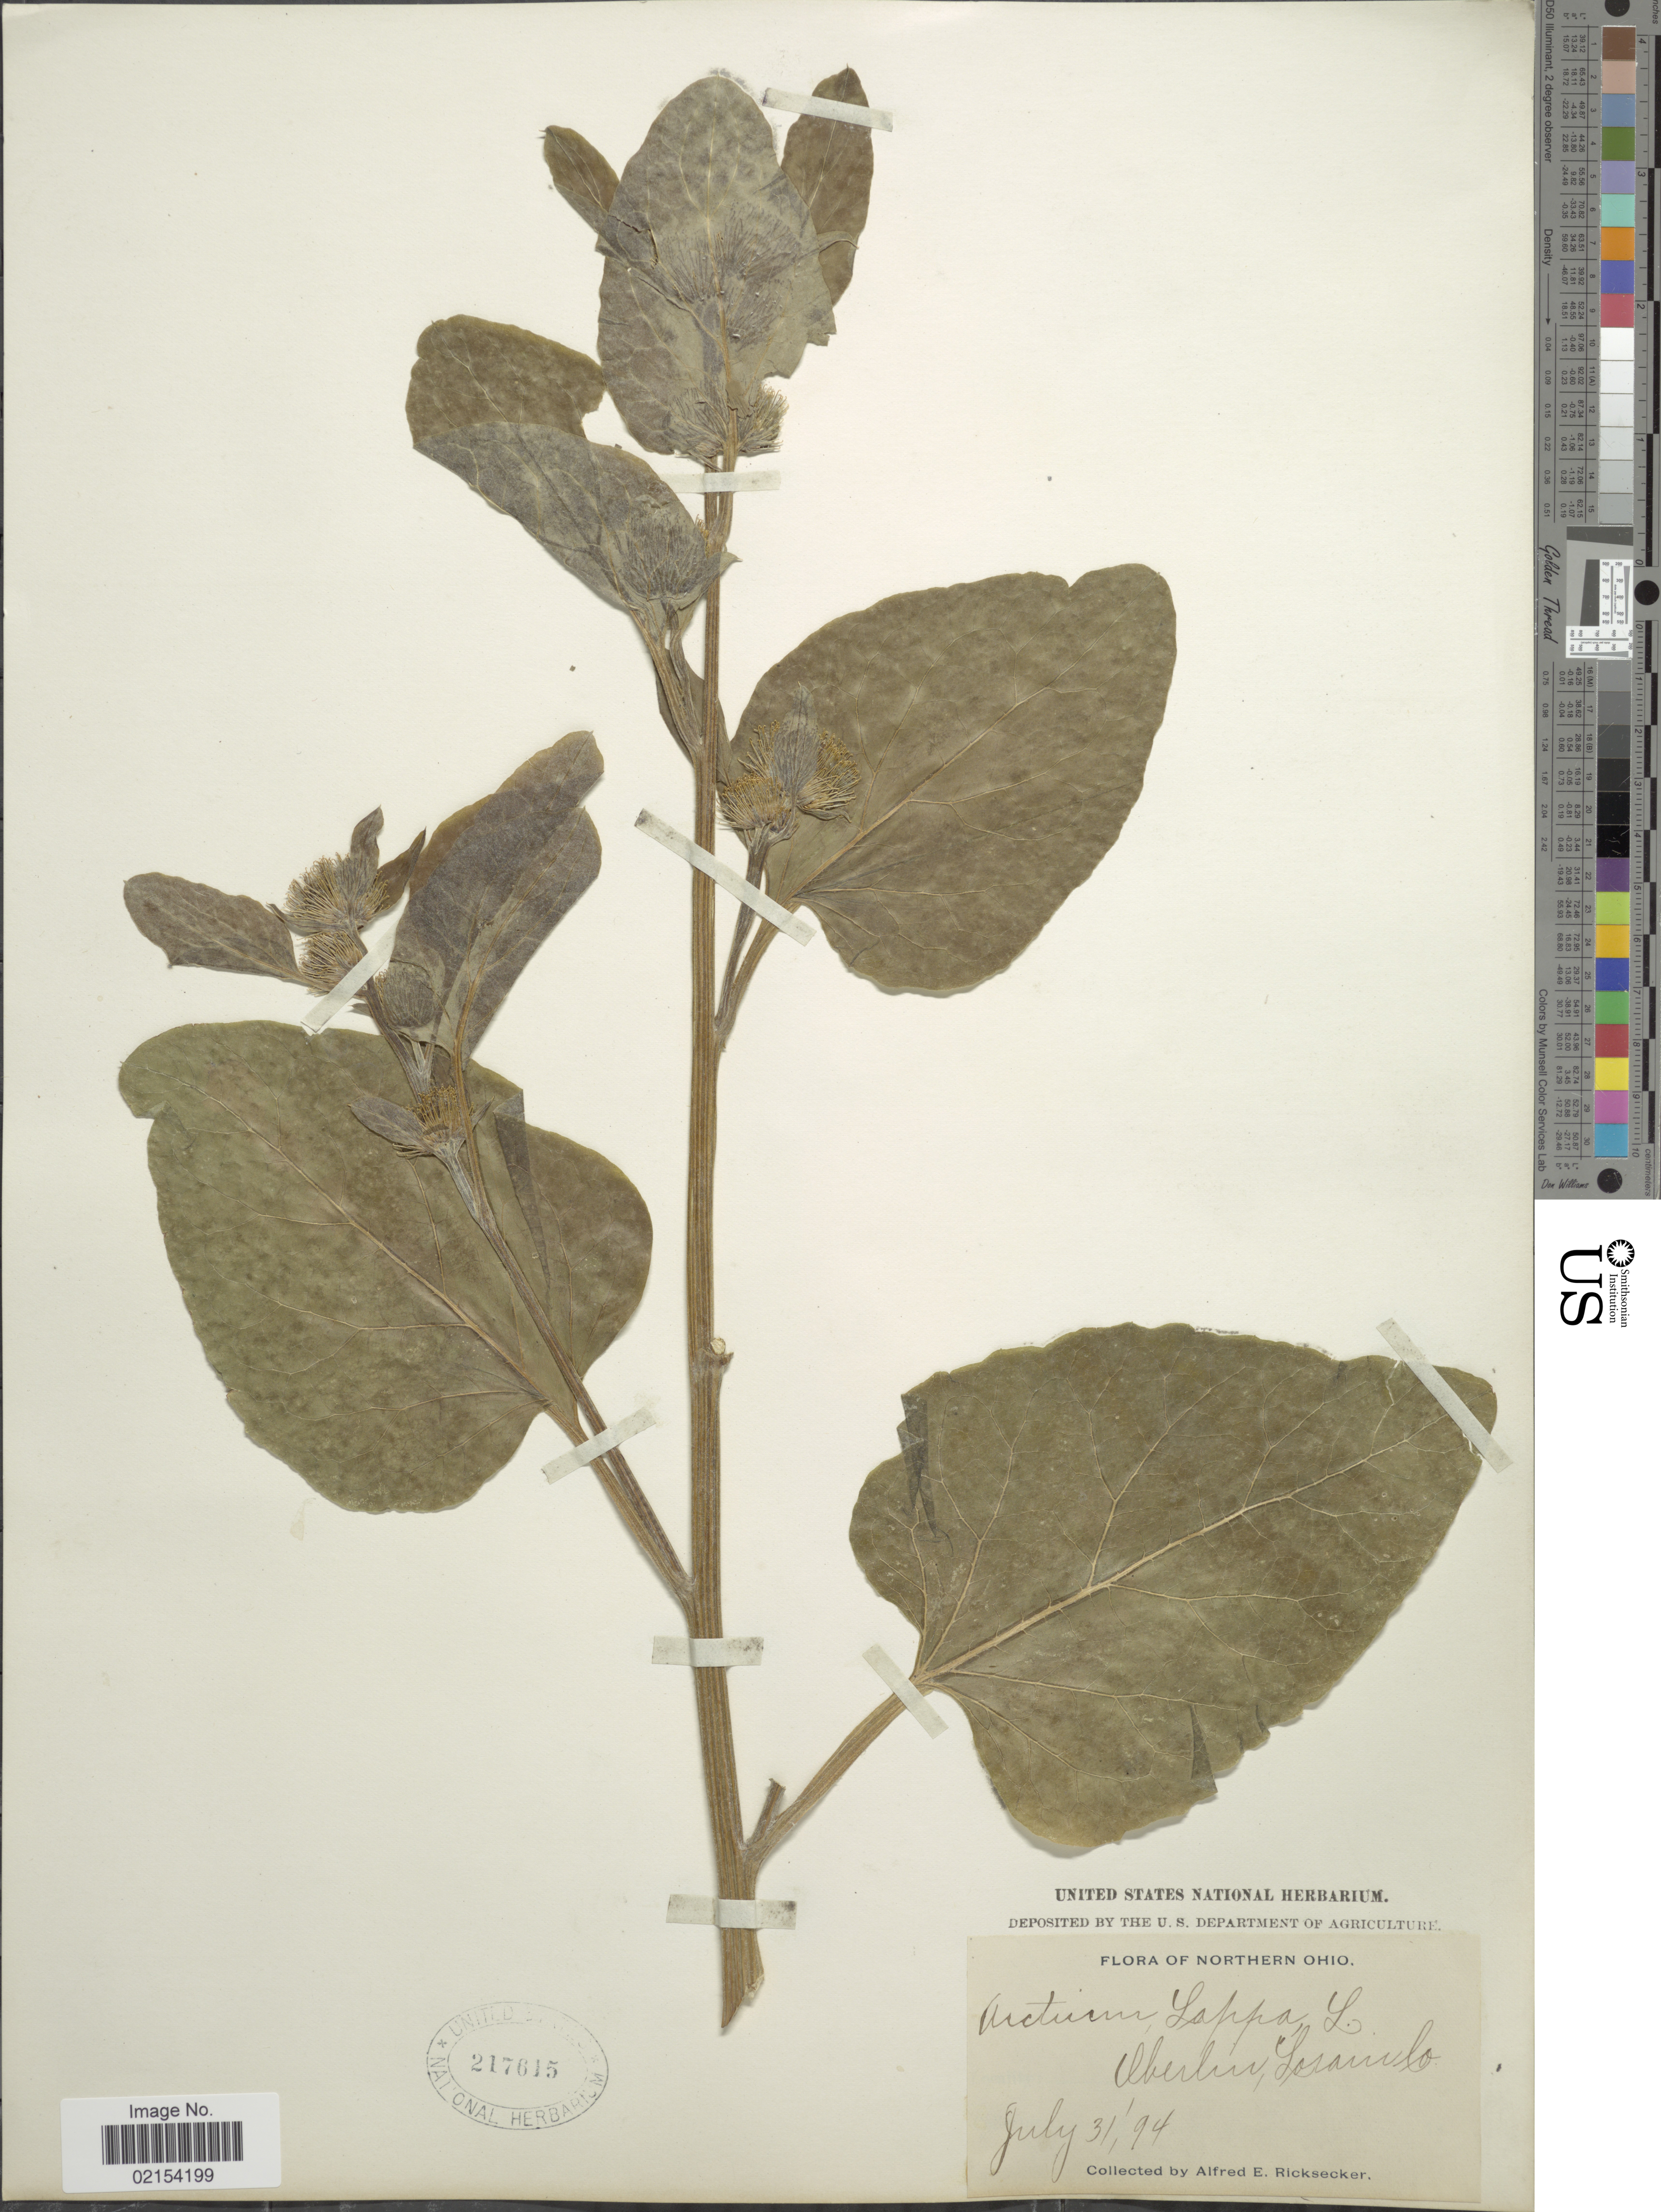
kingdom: Plantae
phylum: Tracheophyta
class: Magnoliopsida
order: Asterales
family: Asteraceae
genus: Arctium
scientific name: Arctium minus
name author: (Hill) Bernh.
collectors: A. E. Ricksecker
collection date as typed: Transcribed d/m/y: 31/7/94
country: United States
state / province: Ohio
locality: Northern Ohio. Oberlin, Lorain Co.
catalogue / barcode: US 217615